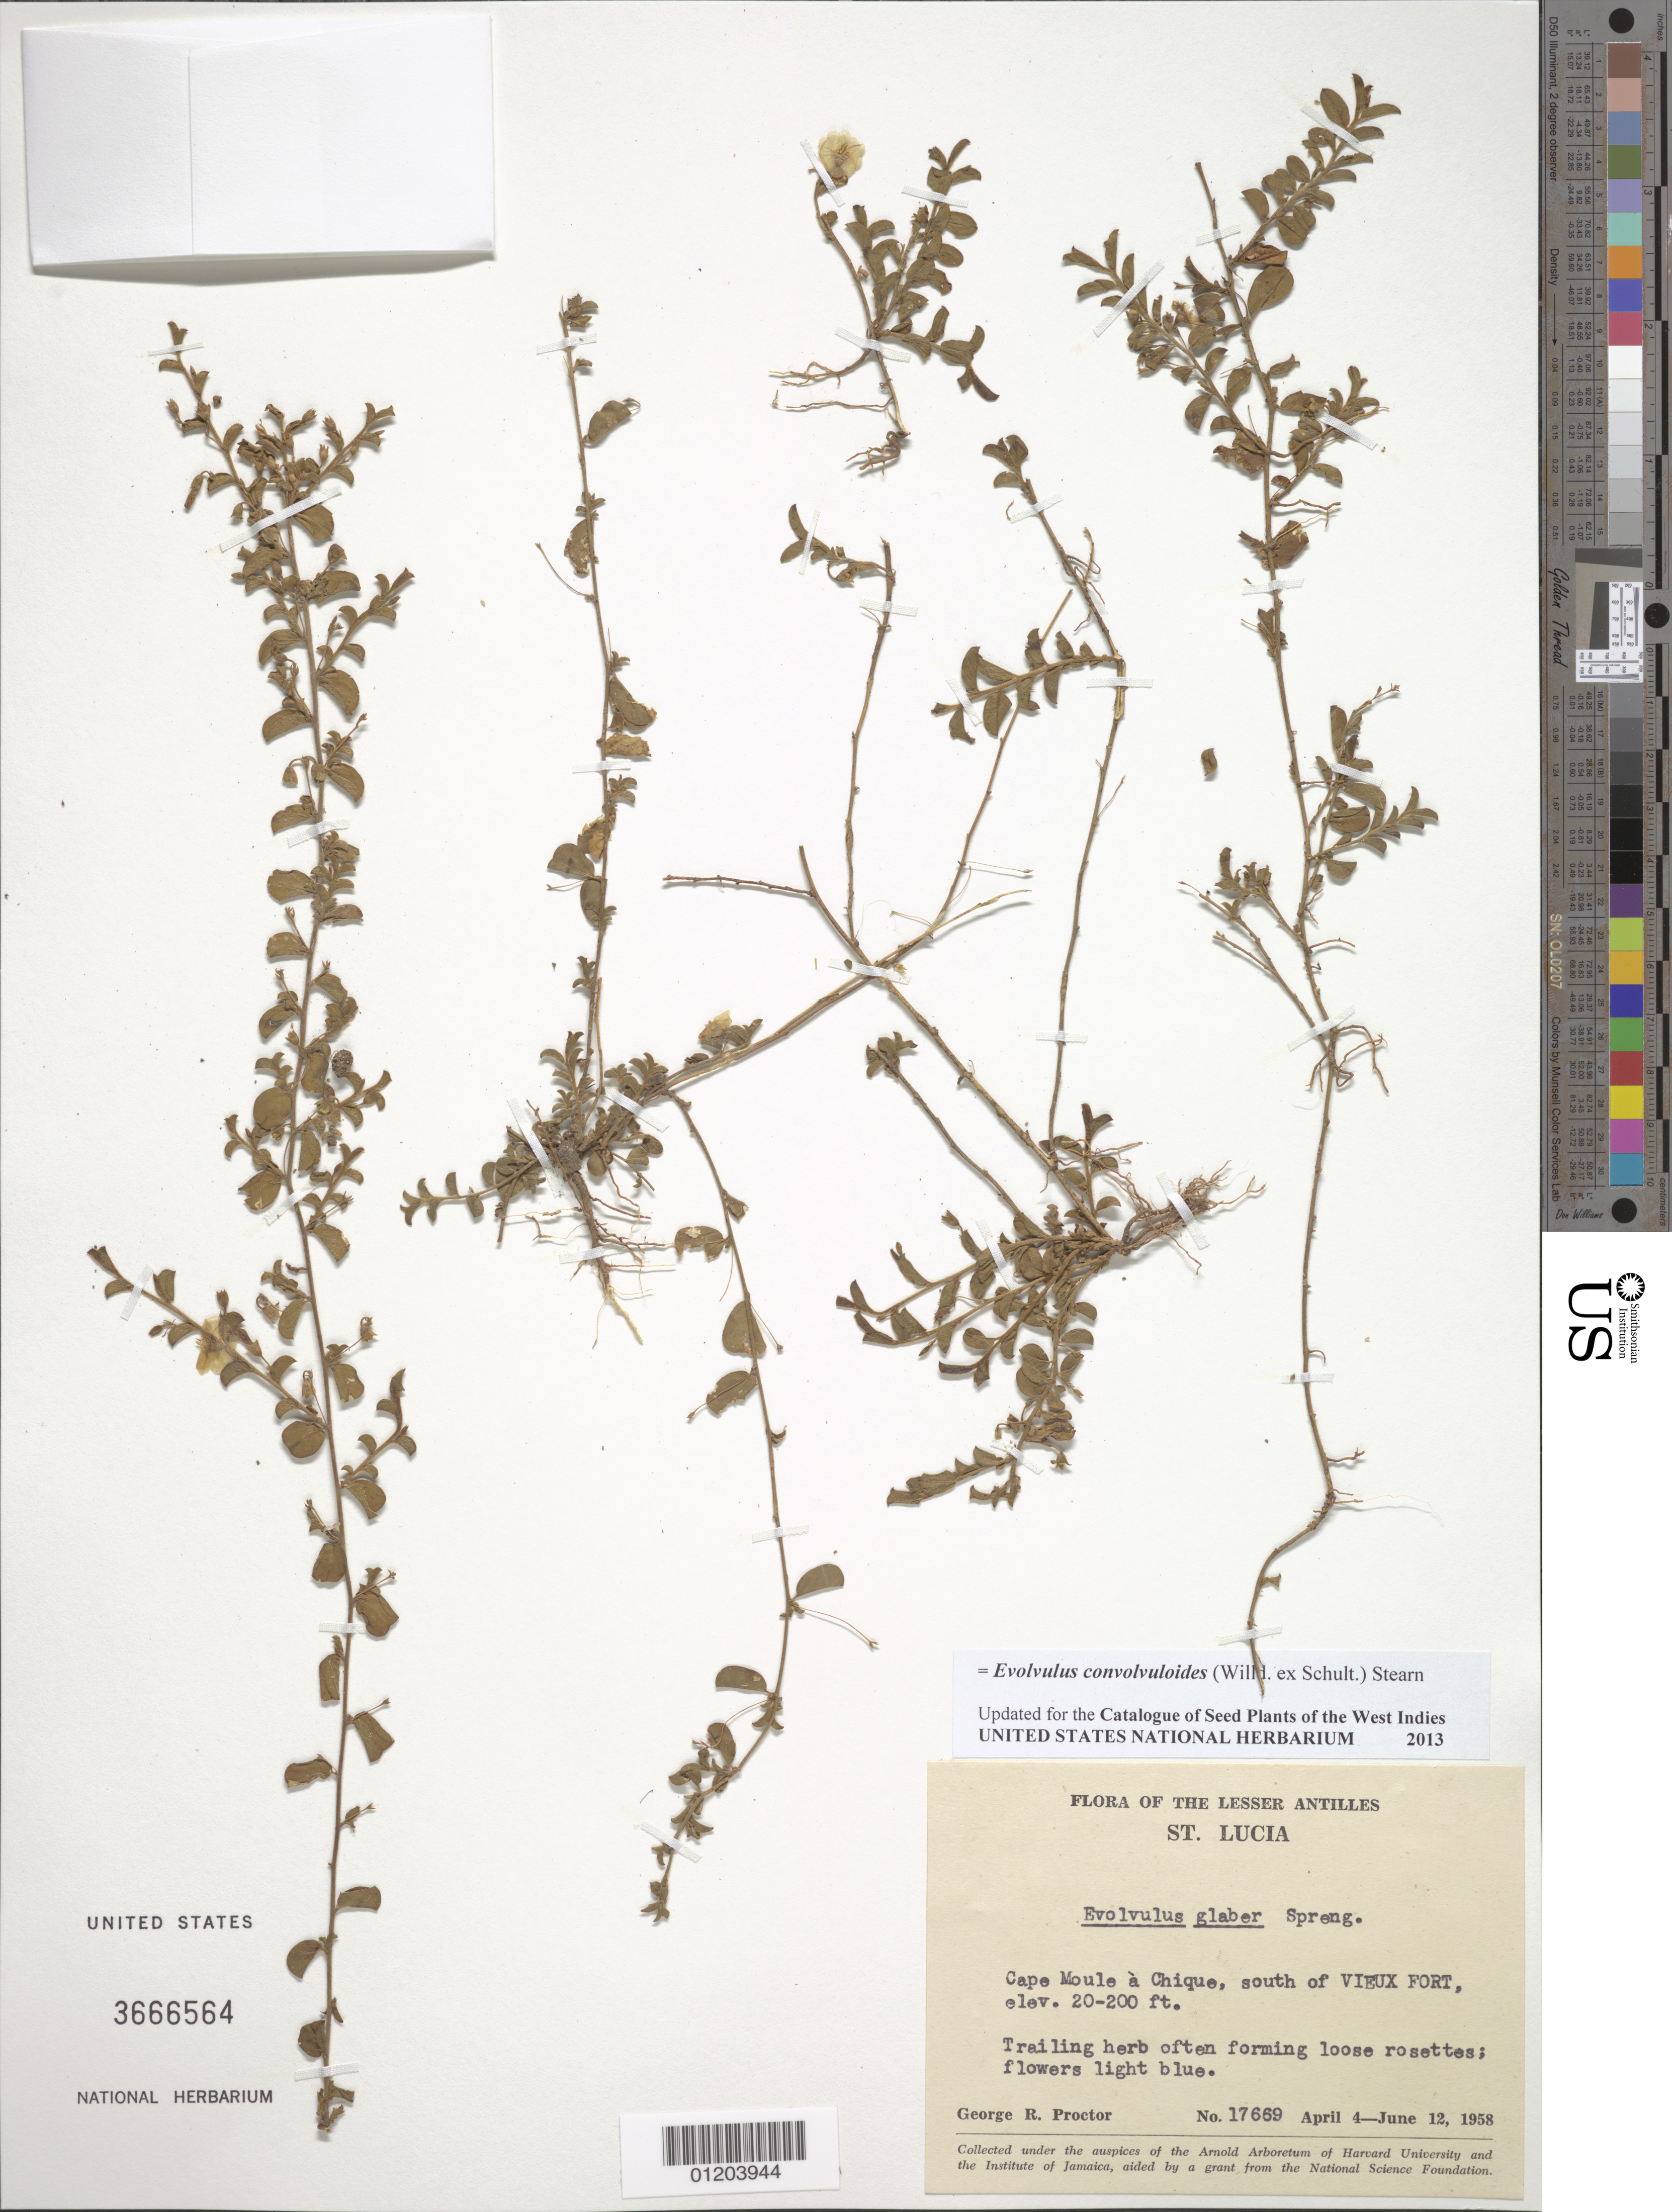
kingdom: Plantae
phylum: Tracheophyta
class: Magnoliopsida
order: Solanales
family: Convolvulaceae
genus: Evolvulus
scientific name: Evolvulus convolvuloides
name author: (Willd. ex Schult.) Stearn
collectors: G. R. Proctor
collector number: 17669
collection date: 1958-04-04/1958-06-12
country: St. Lucia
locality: Cape Moule a Chique, S of Vieux Fort.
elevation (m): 6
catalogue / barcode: US 3666564